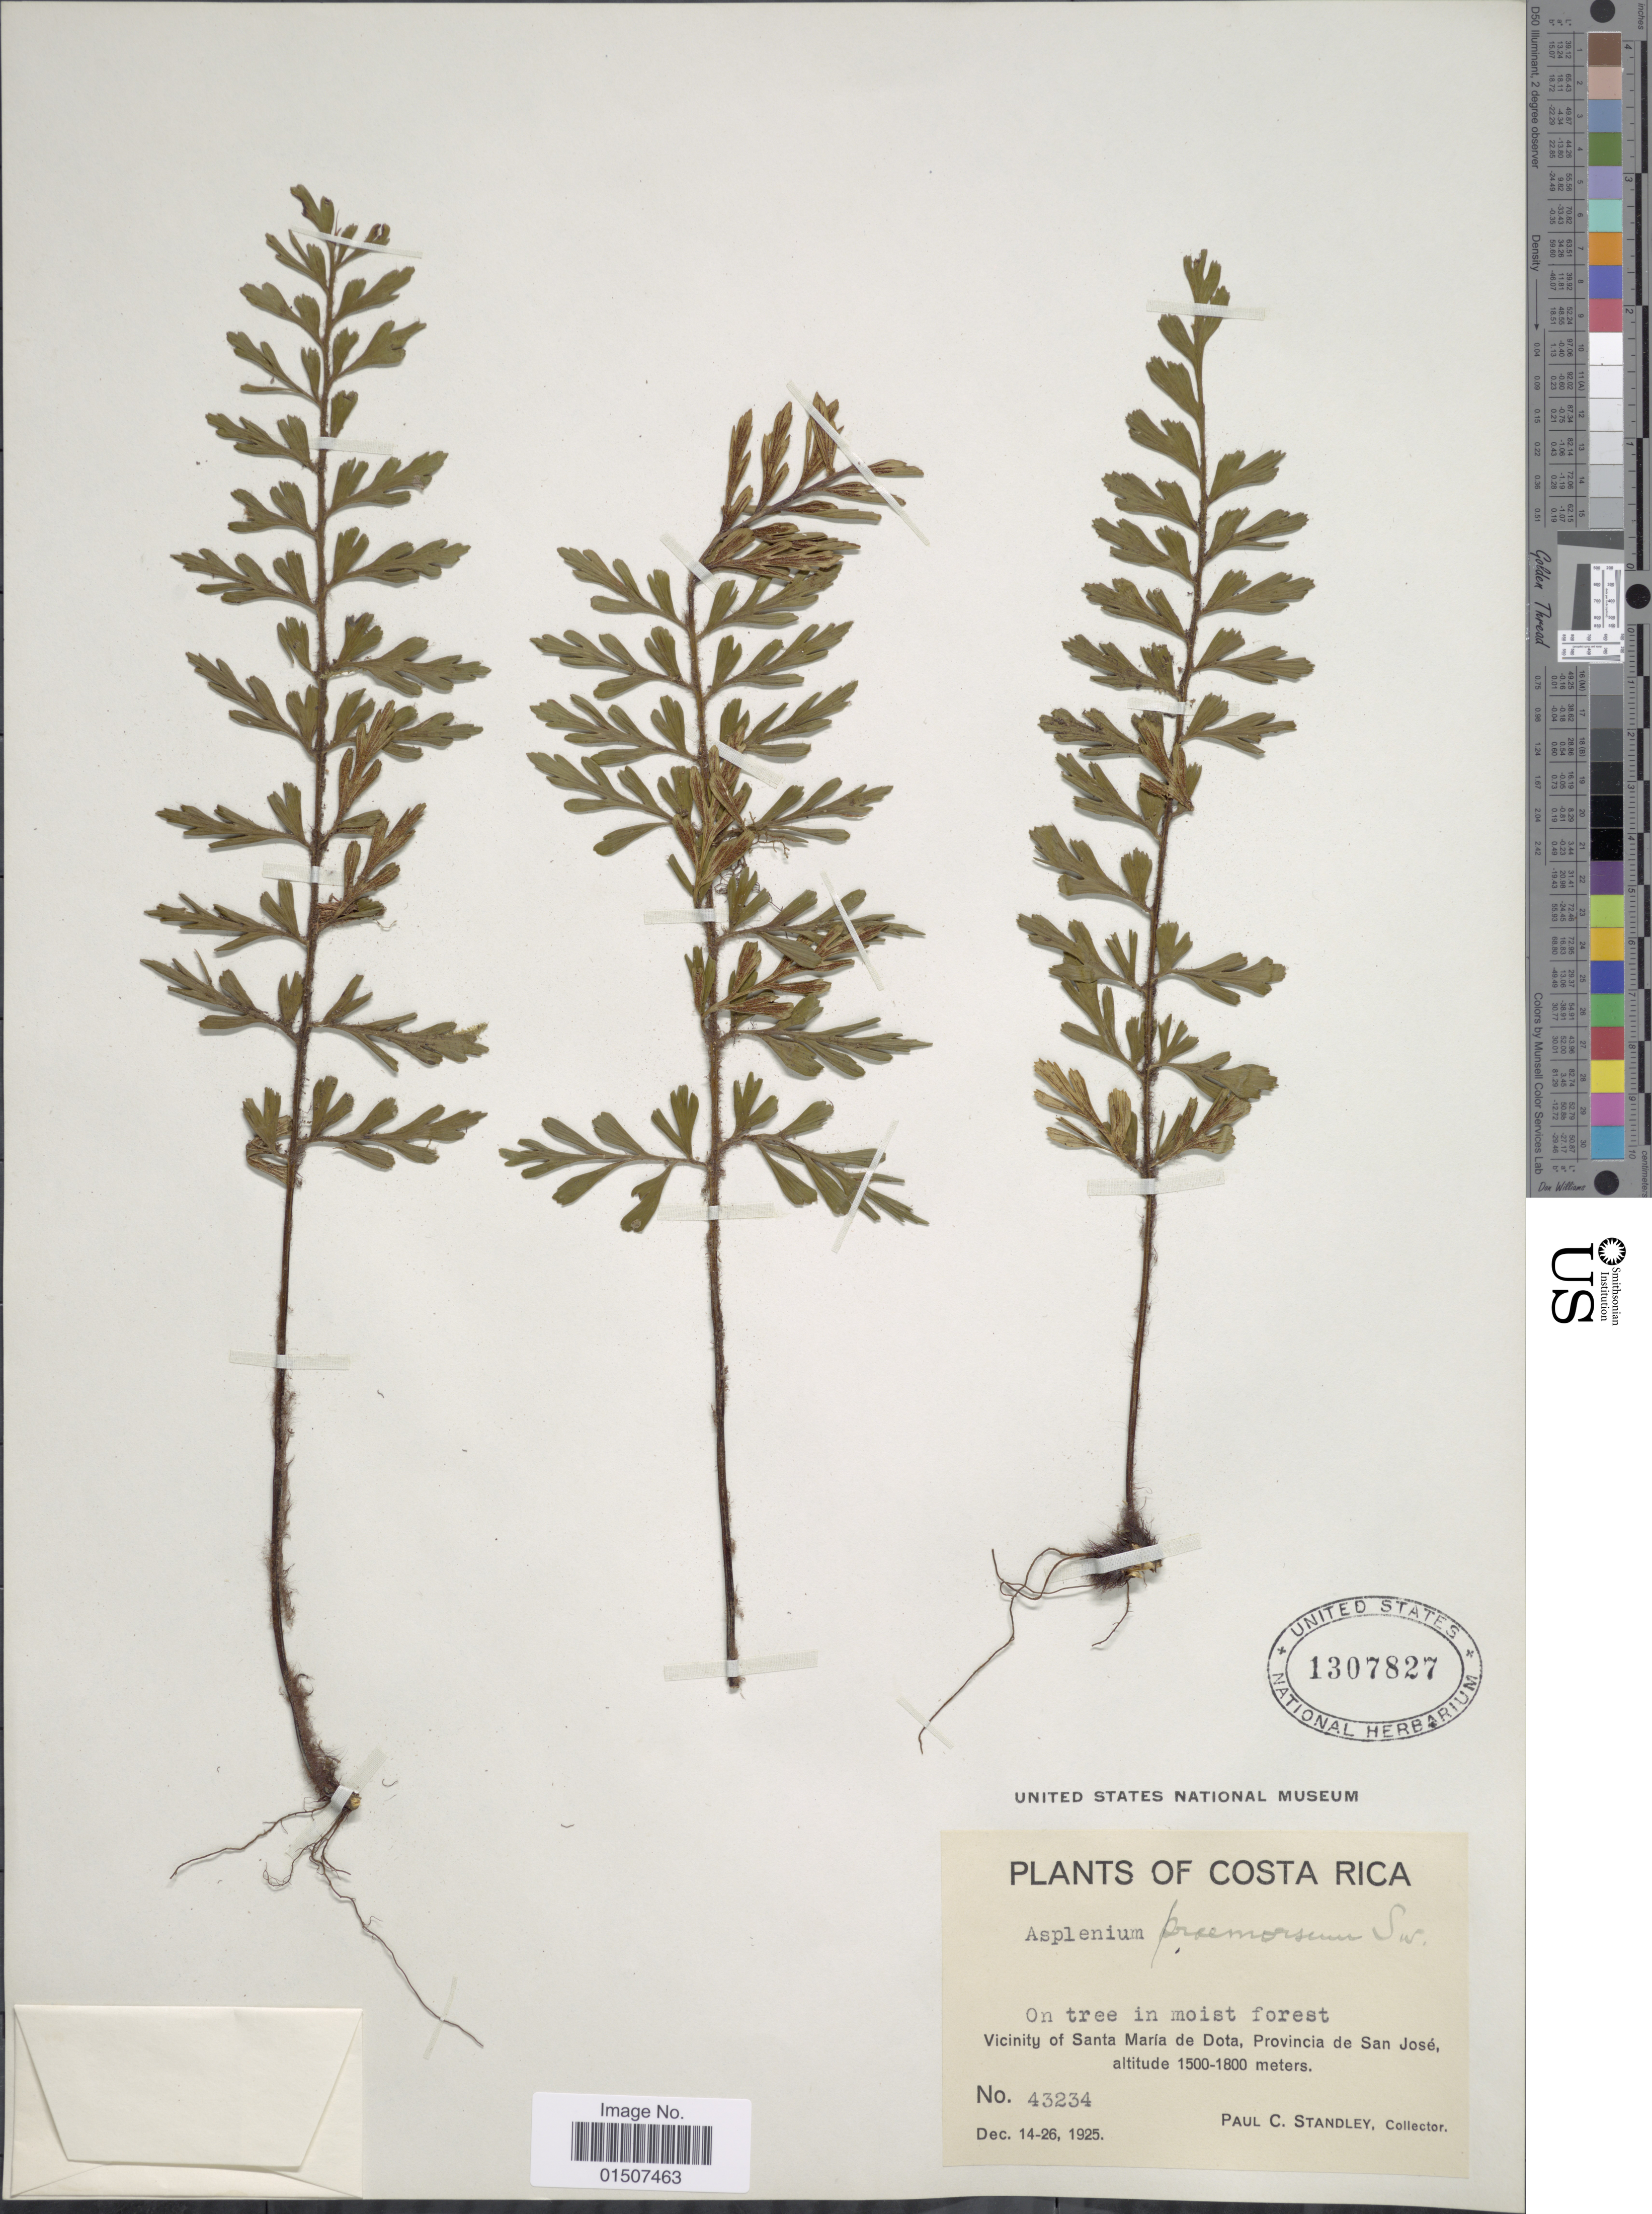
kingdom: Plantae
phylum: Tracheophyta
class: Polypodiopsida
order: Polypodiales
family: Aspleniaceae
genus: Asplenium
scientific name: Asplenium praemorsum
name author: Sw.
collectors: P. C. Standley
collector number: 43234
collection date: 1925-12-14/1925-12-26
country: Costa Rica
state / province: San José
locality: Vicinity of Santa Maria de Dota, Provincia de San Jose.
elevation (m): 1500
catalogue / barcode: US 1307827